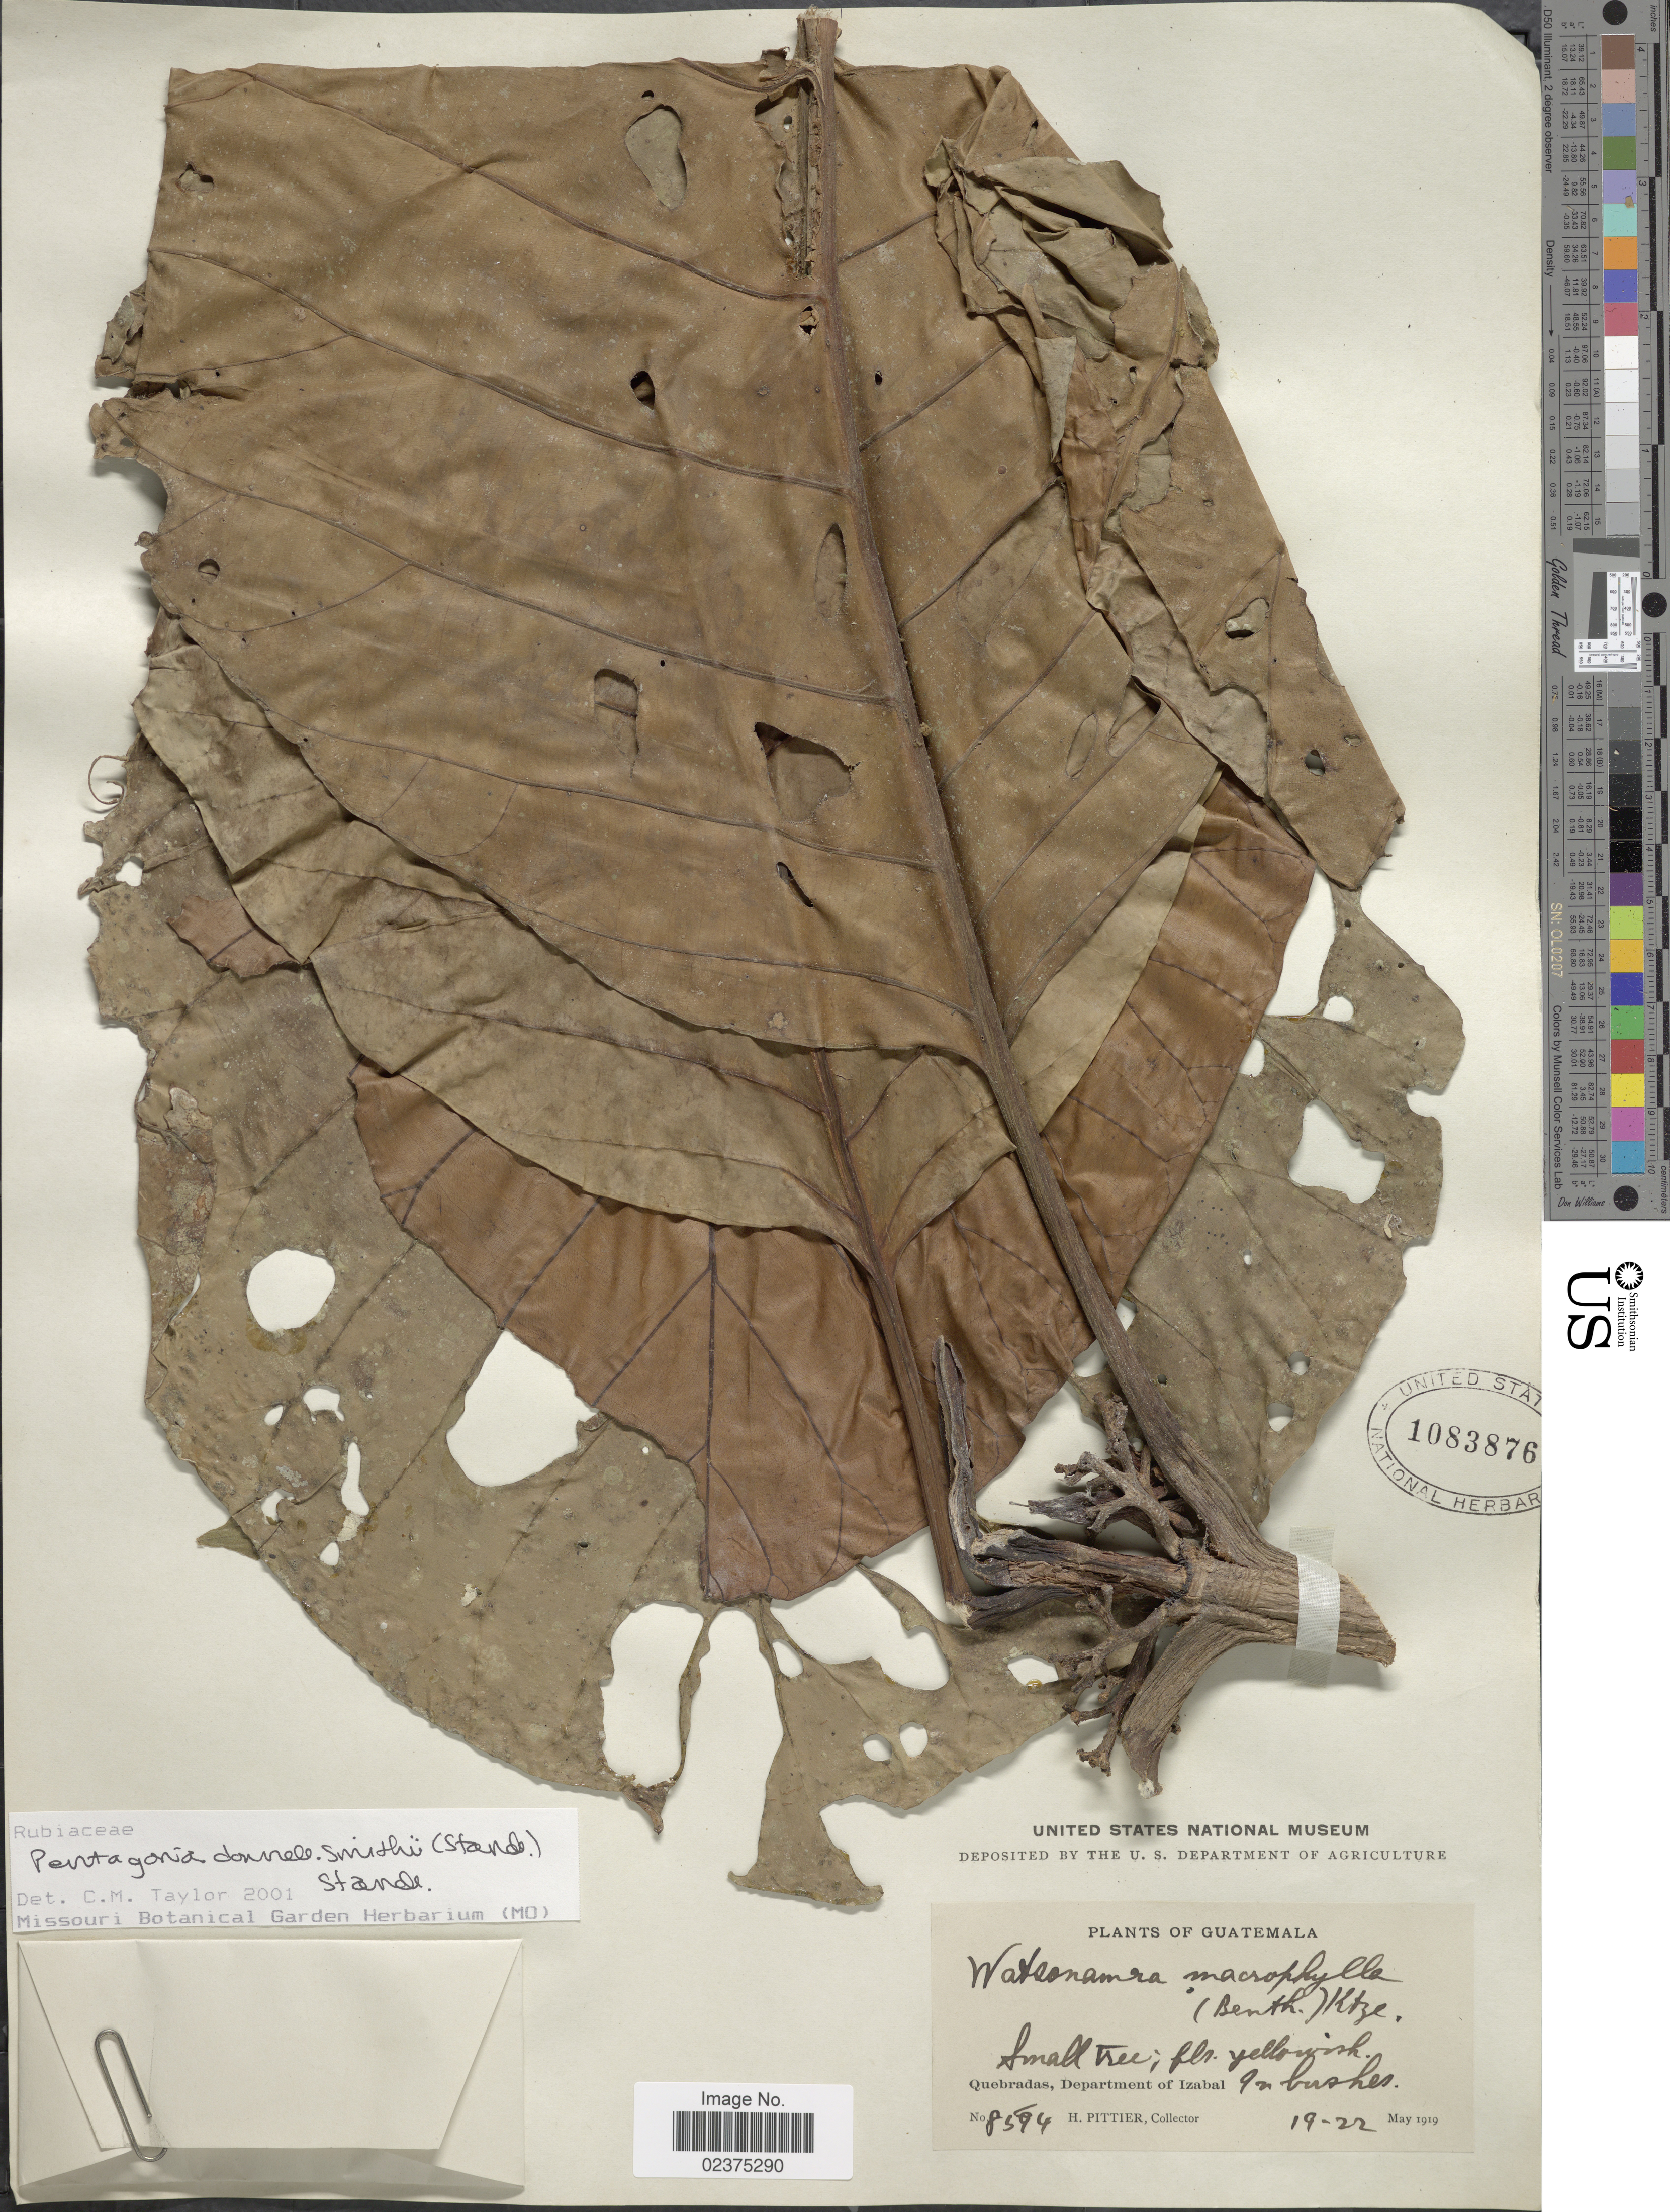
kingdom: Plantae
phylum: Tracheophyta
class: Magnoliopsida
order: Gentianales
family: Rubiaceae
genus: Pentagonia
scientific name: Pentagonia donnell-smithii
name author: (Standl.) Standl.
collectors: H. F. Pittier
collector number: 8594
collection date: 1919-05-19/1919-05-22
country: Guatemala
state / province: Izabal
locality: Quebradas, Department of Izabal. In bushes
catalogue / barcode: US 1083876